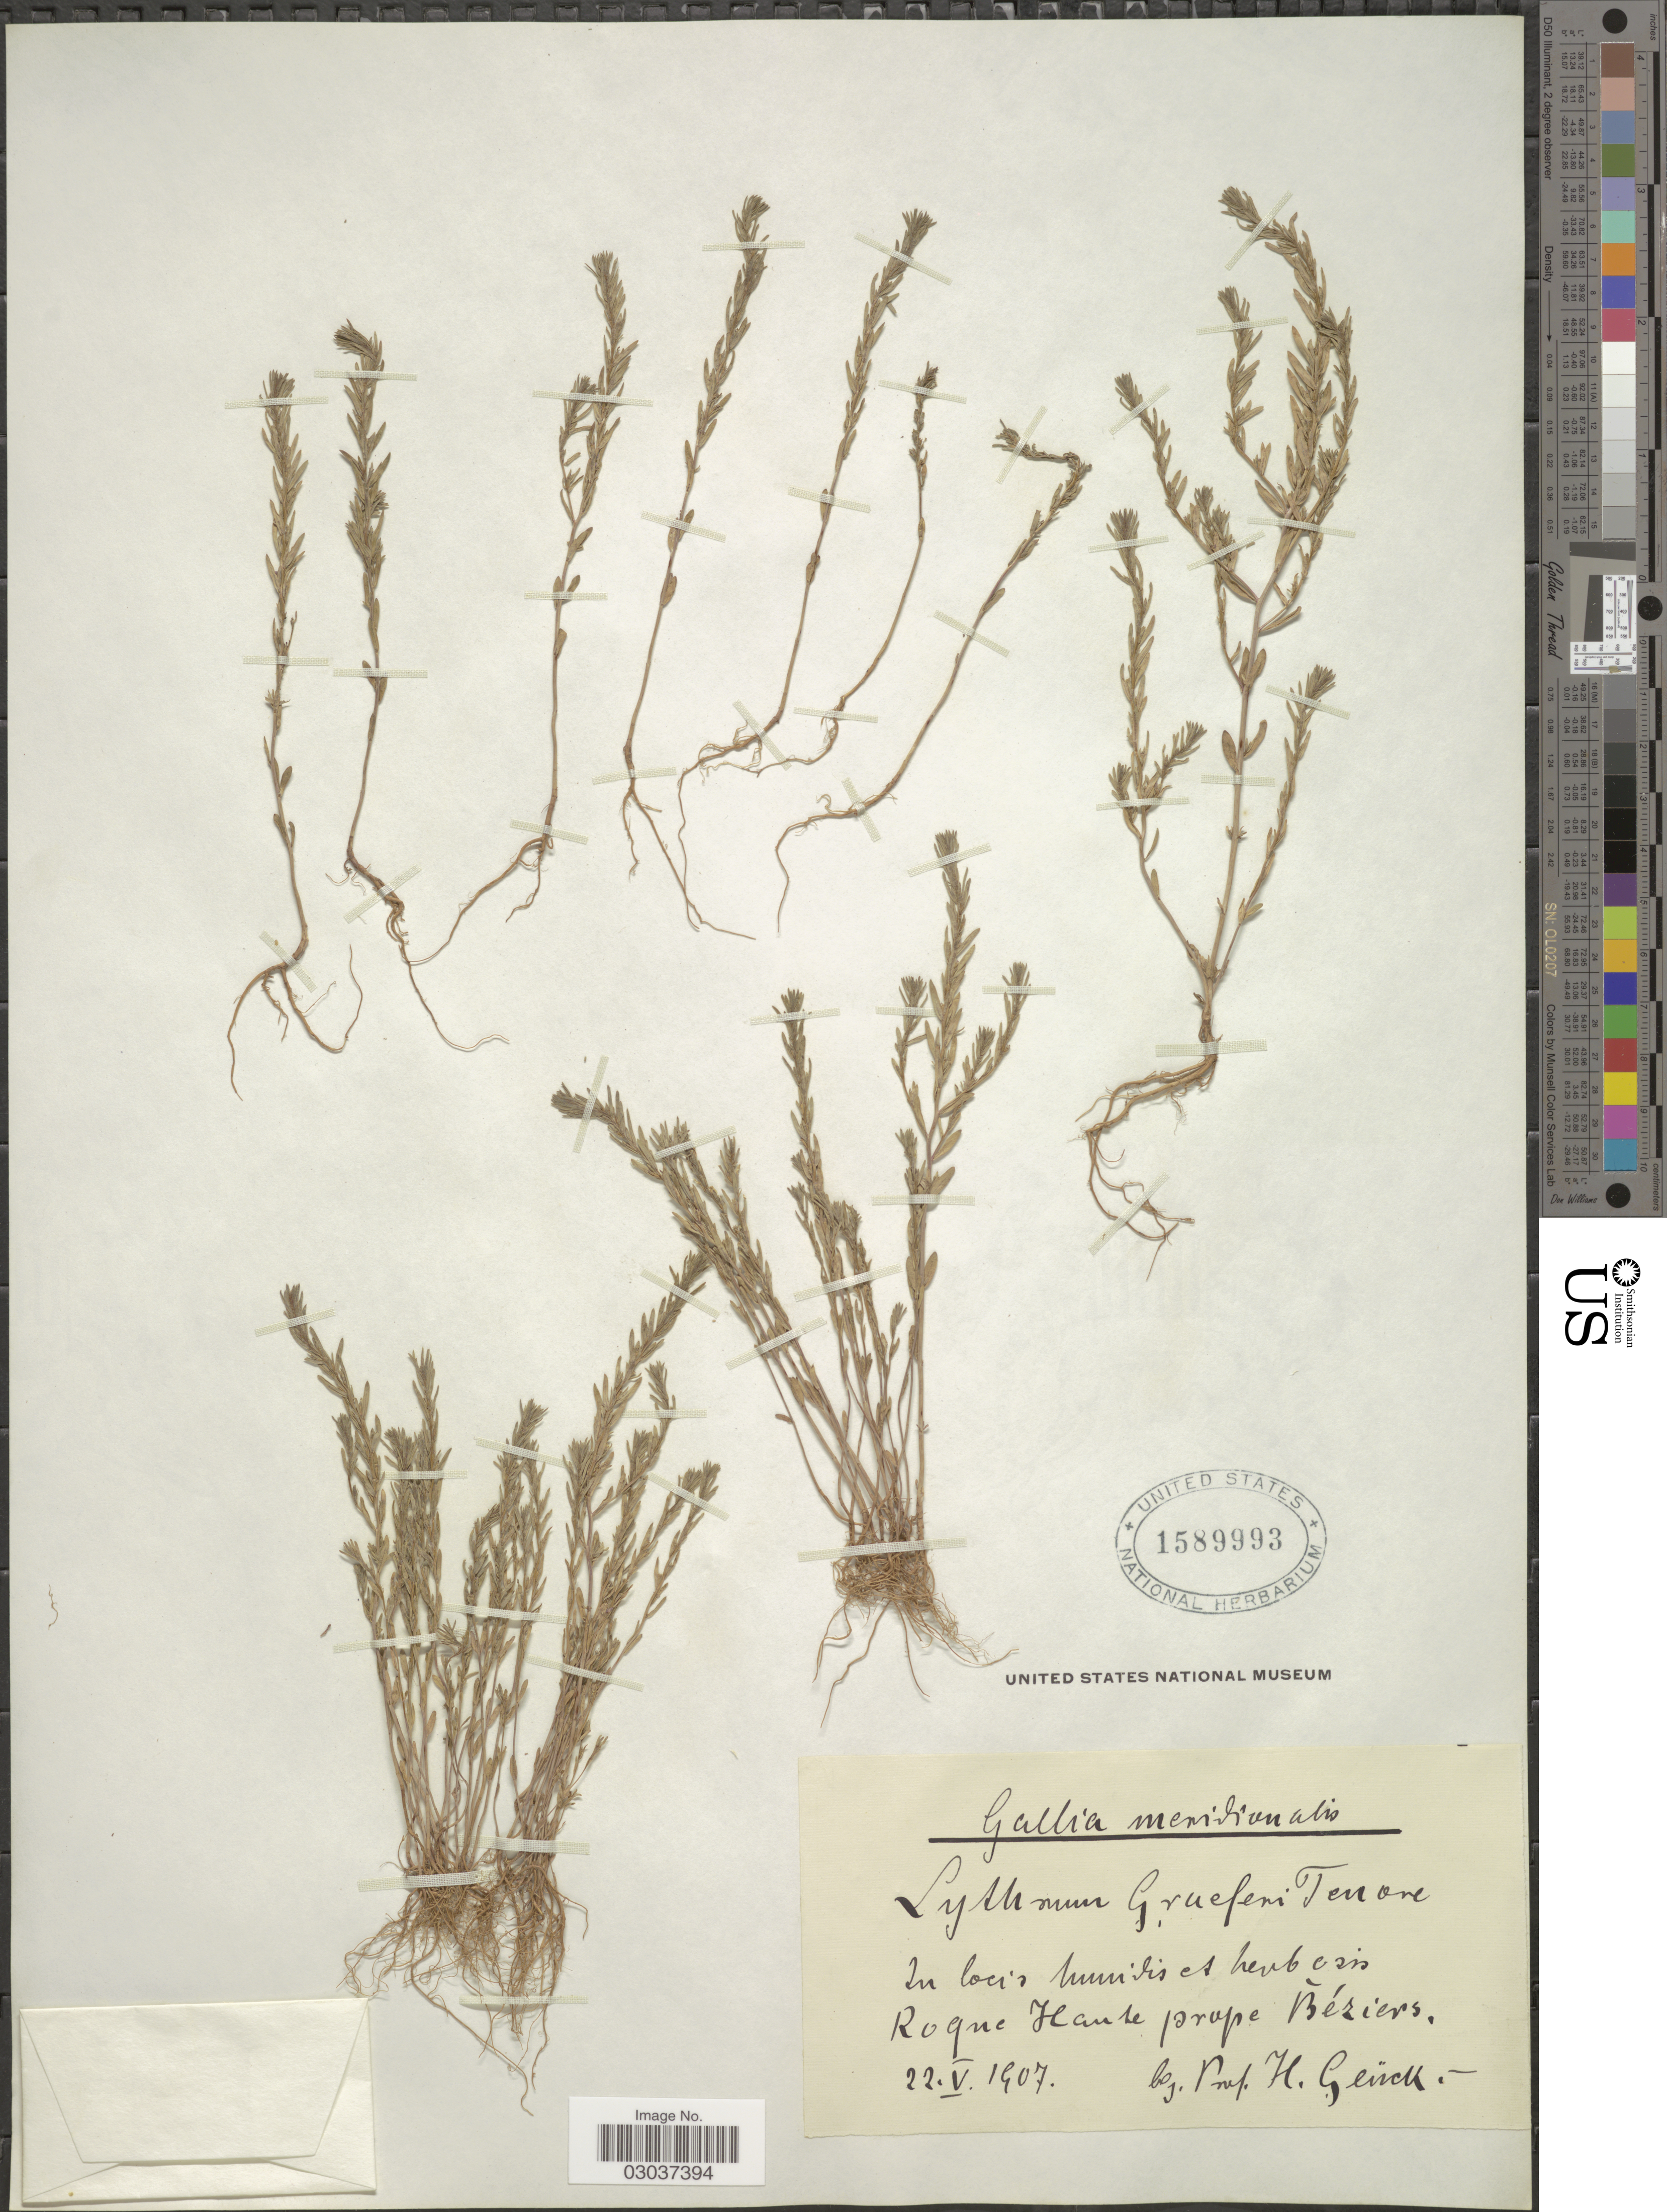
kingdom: Plantae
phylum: Tracheophyta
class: Magnoliopsida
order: Myrtales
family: Lythraceae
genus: Lythrum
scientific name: Lythrum graefferi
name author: Ten.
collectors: H. Genck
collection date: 1907-05-22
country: France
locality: In locis humidis et herb esis [interpreted] Roque Haute prope Béziers.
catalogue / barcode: US 1589993